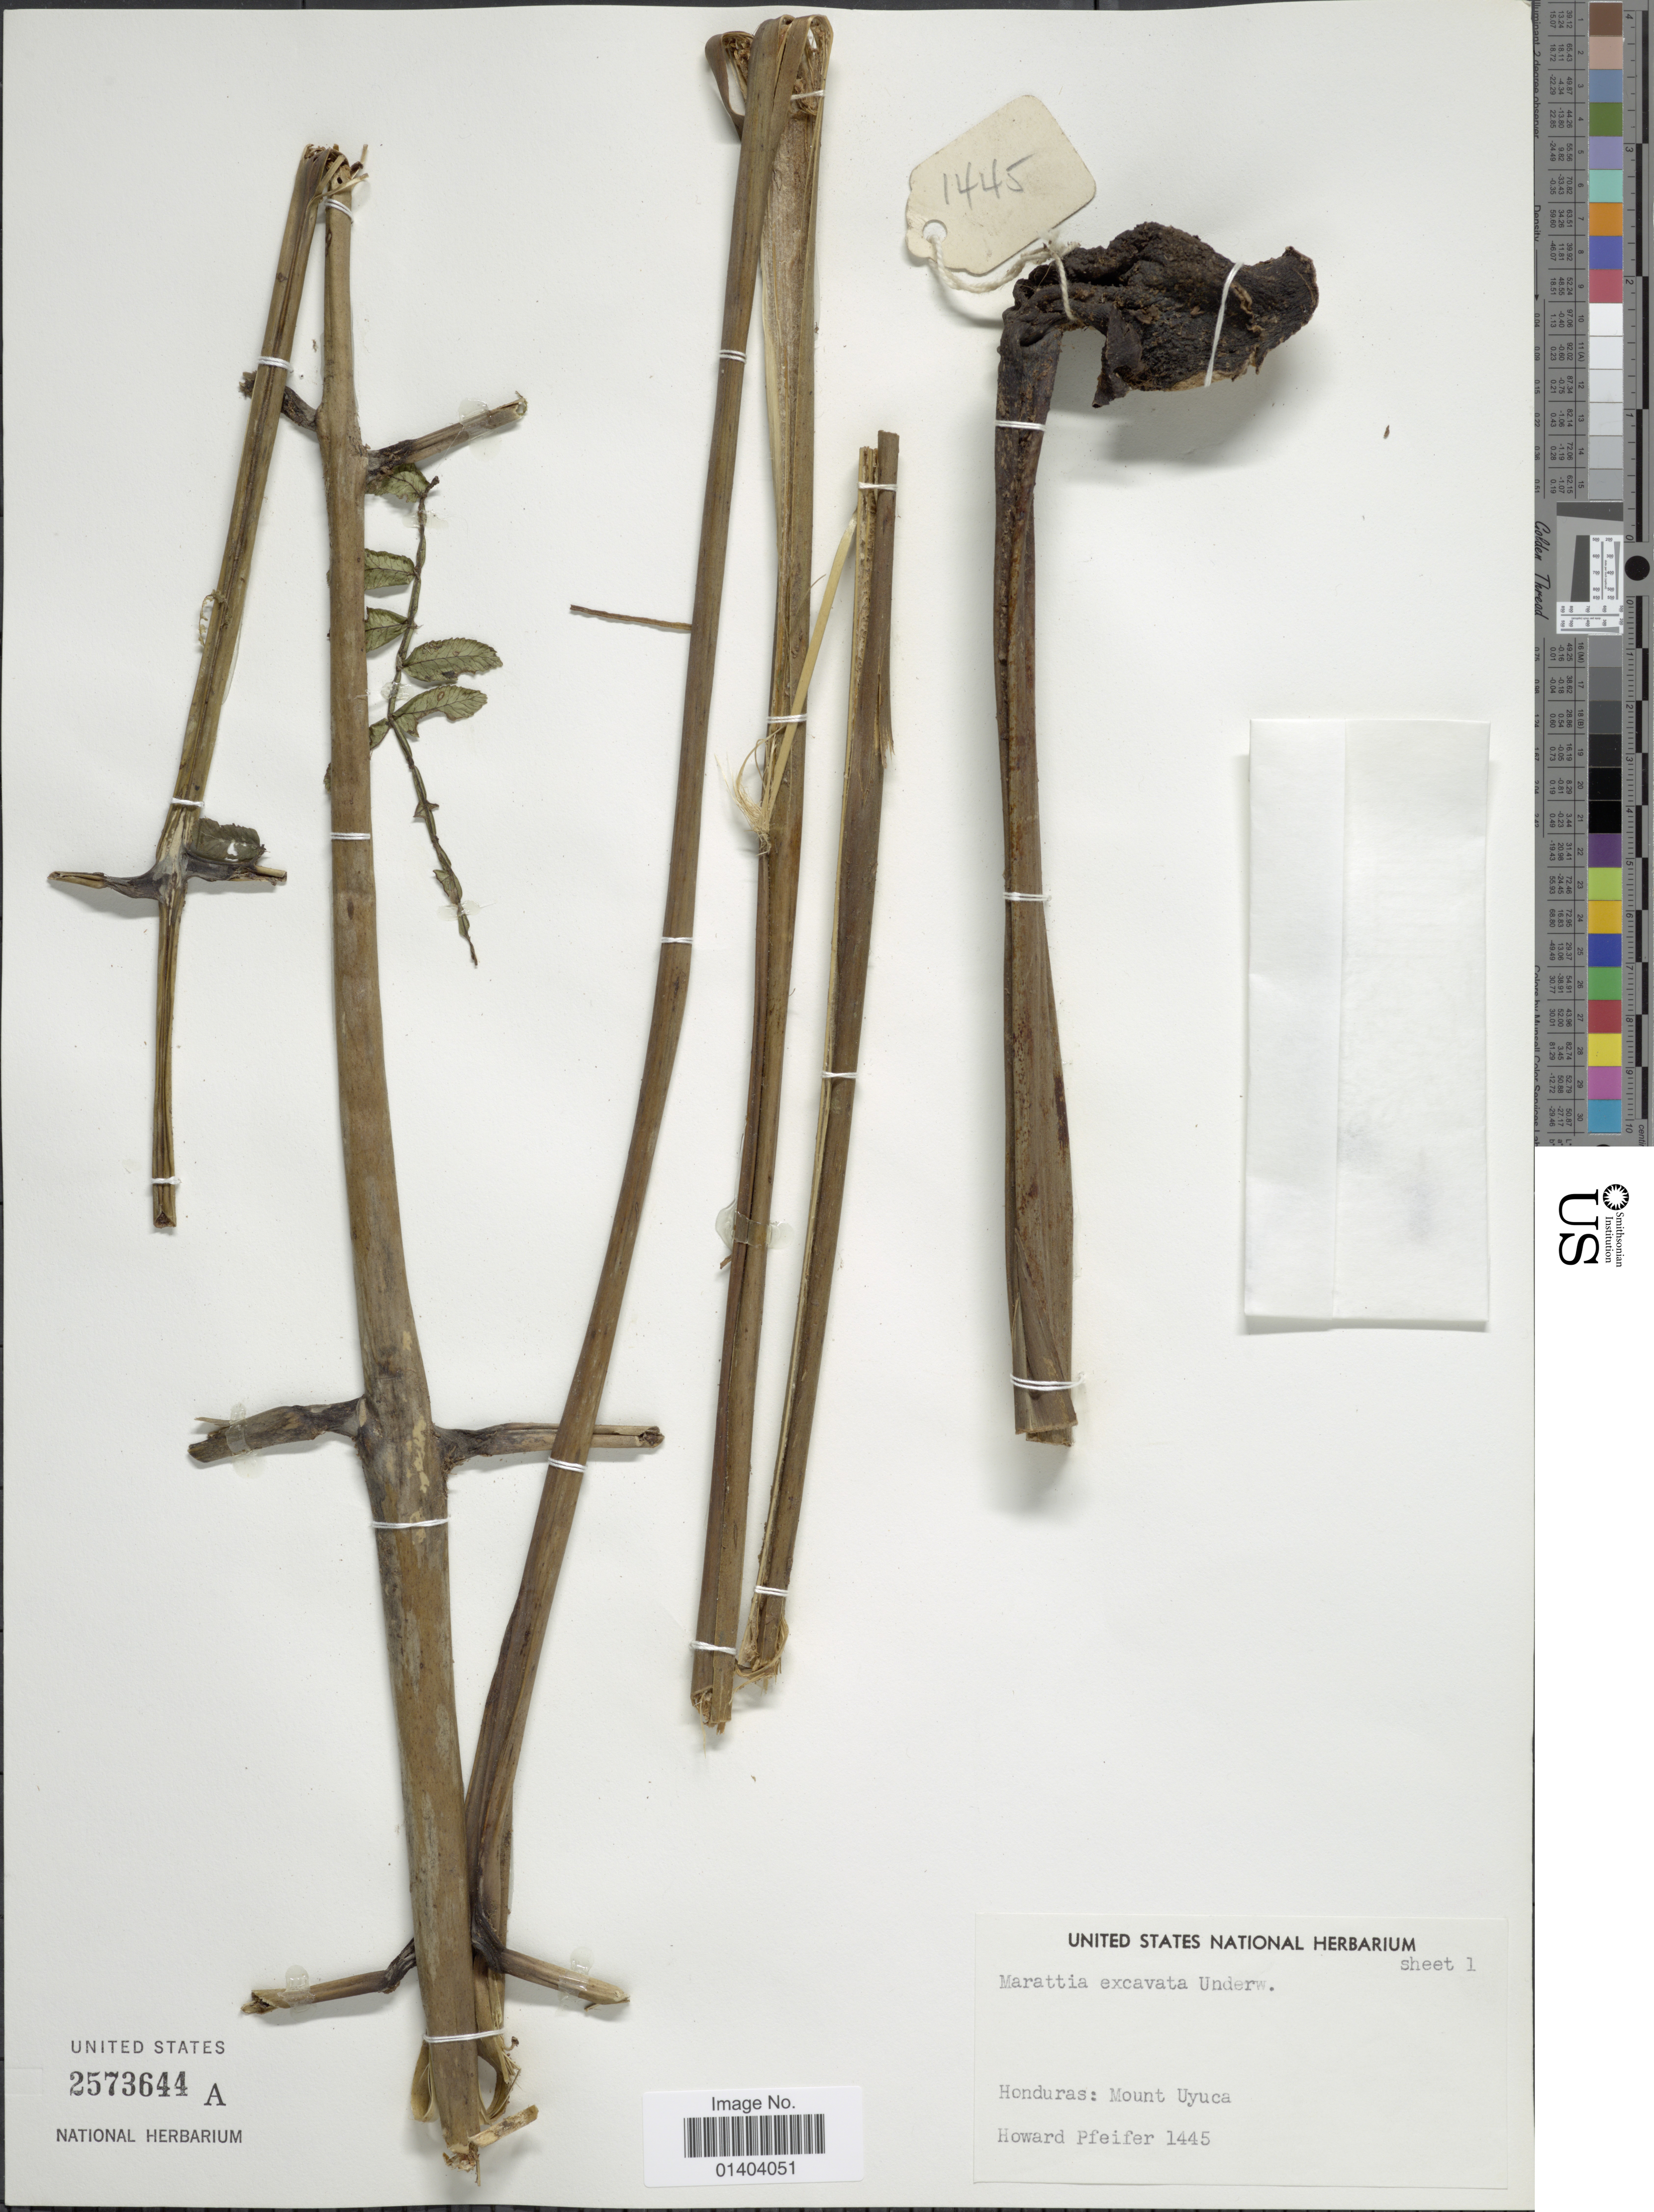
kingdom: Plantae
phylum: Tracheophyta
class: Polypodiopsida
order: Marattiales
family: Marattiaceae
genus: Marattia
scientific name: Marattia excavata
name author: Underw.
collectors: H. W. Pfeifer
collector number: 1445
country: Honduras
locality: Mount Uyuca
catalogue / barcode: US 2573644A